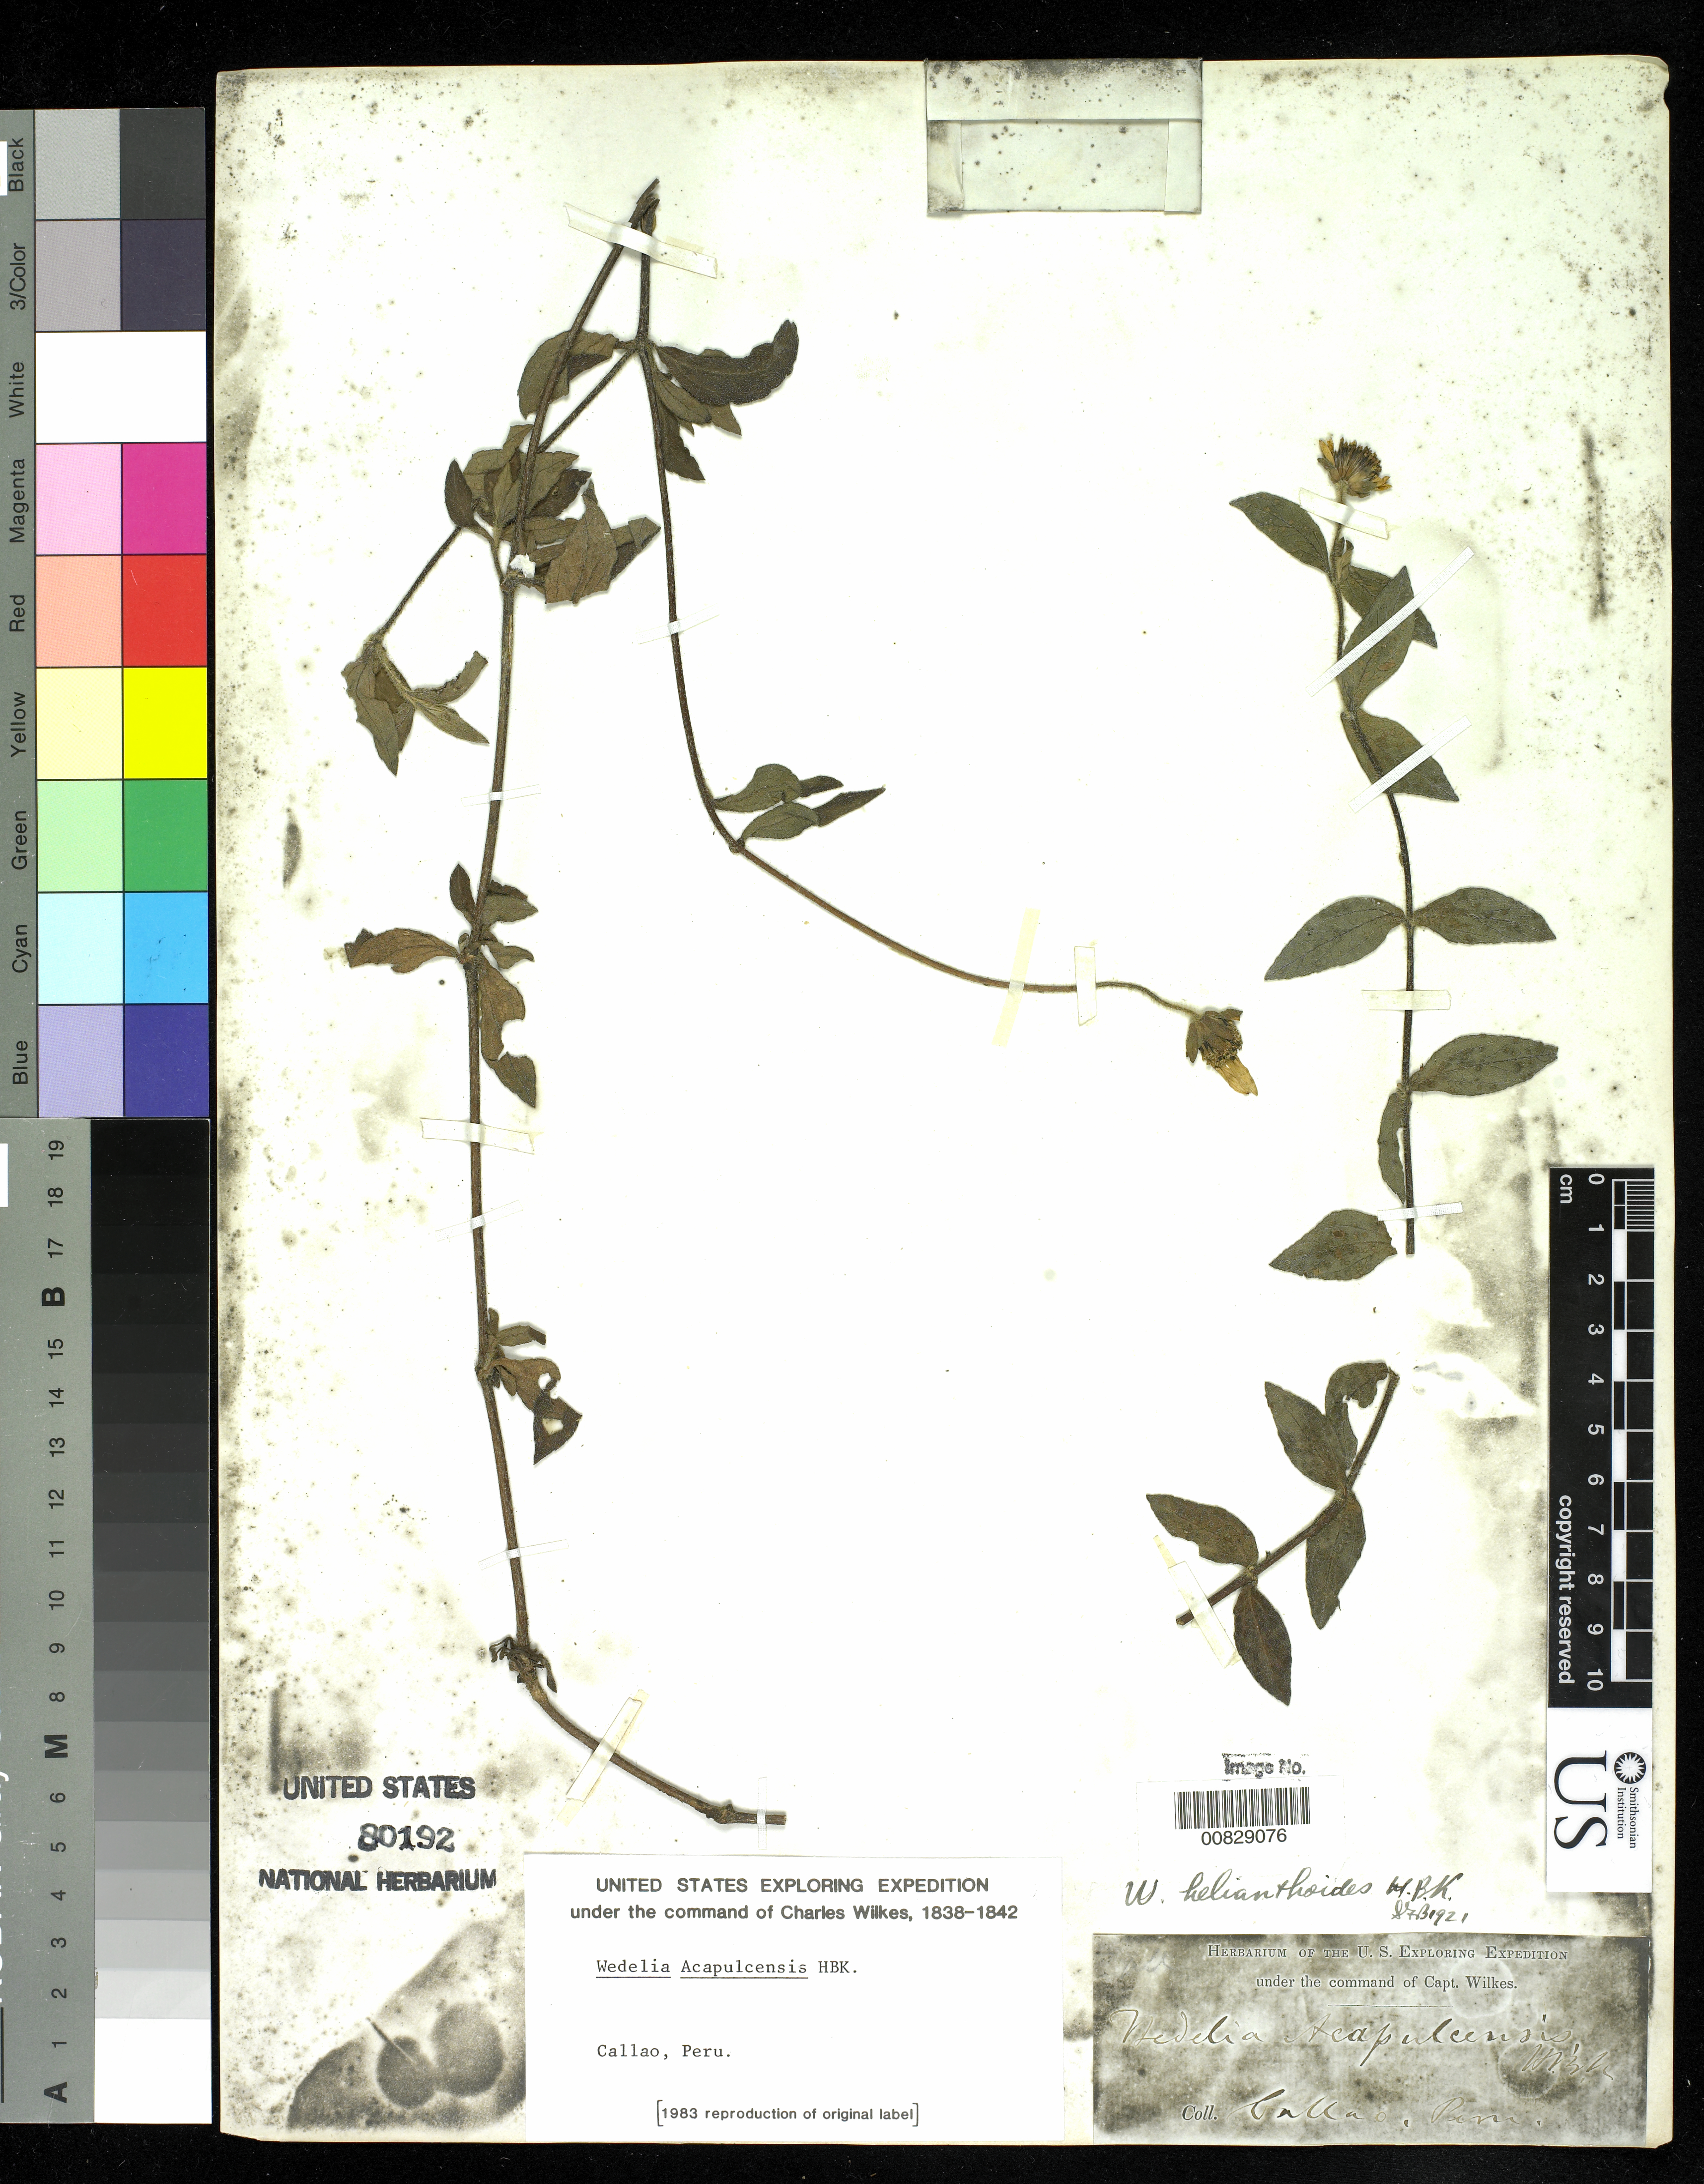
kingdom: Plantae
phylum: Tracheophyta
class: Magnoliopsida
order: Asterales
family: Asteraceae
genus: Wedelia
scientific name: Wedelia helianthoides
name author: Kunth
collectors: Wilkes Explor. Exped.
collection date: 1838/1842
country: Peru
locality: Callao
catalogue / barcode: US 80192